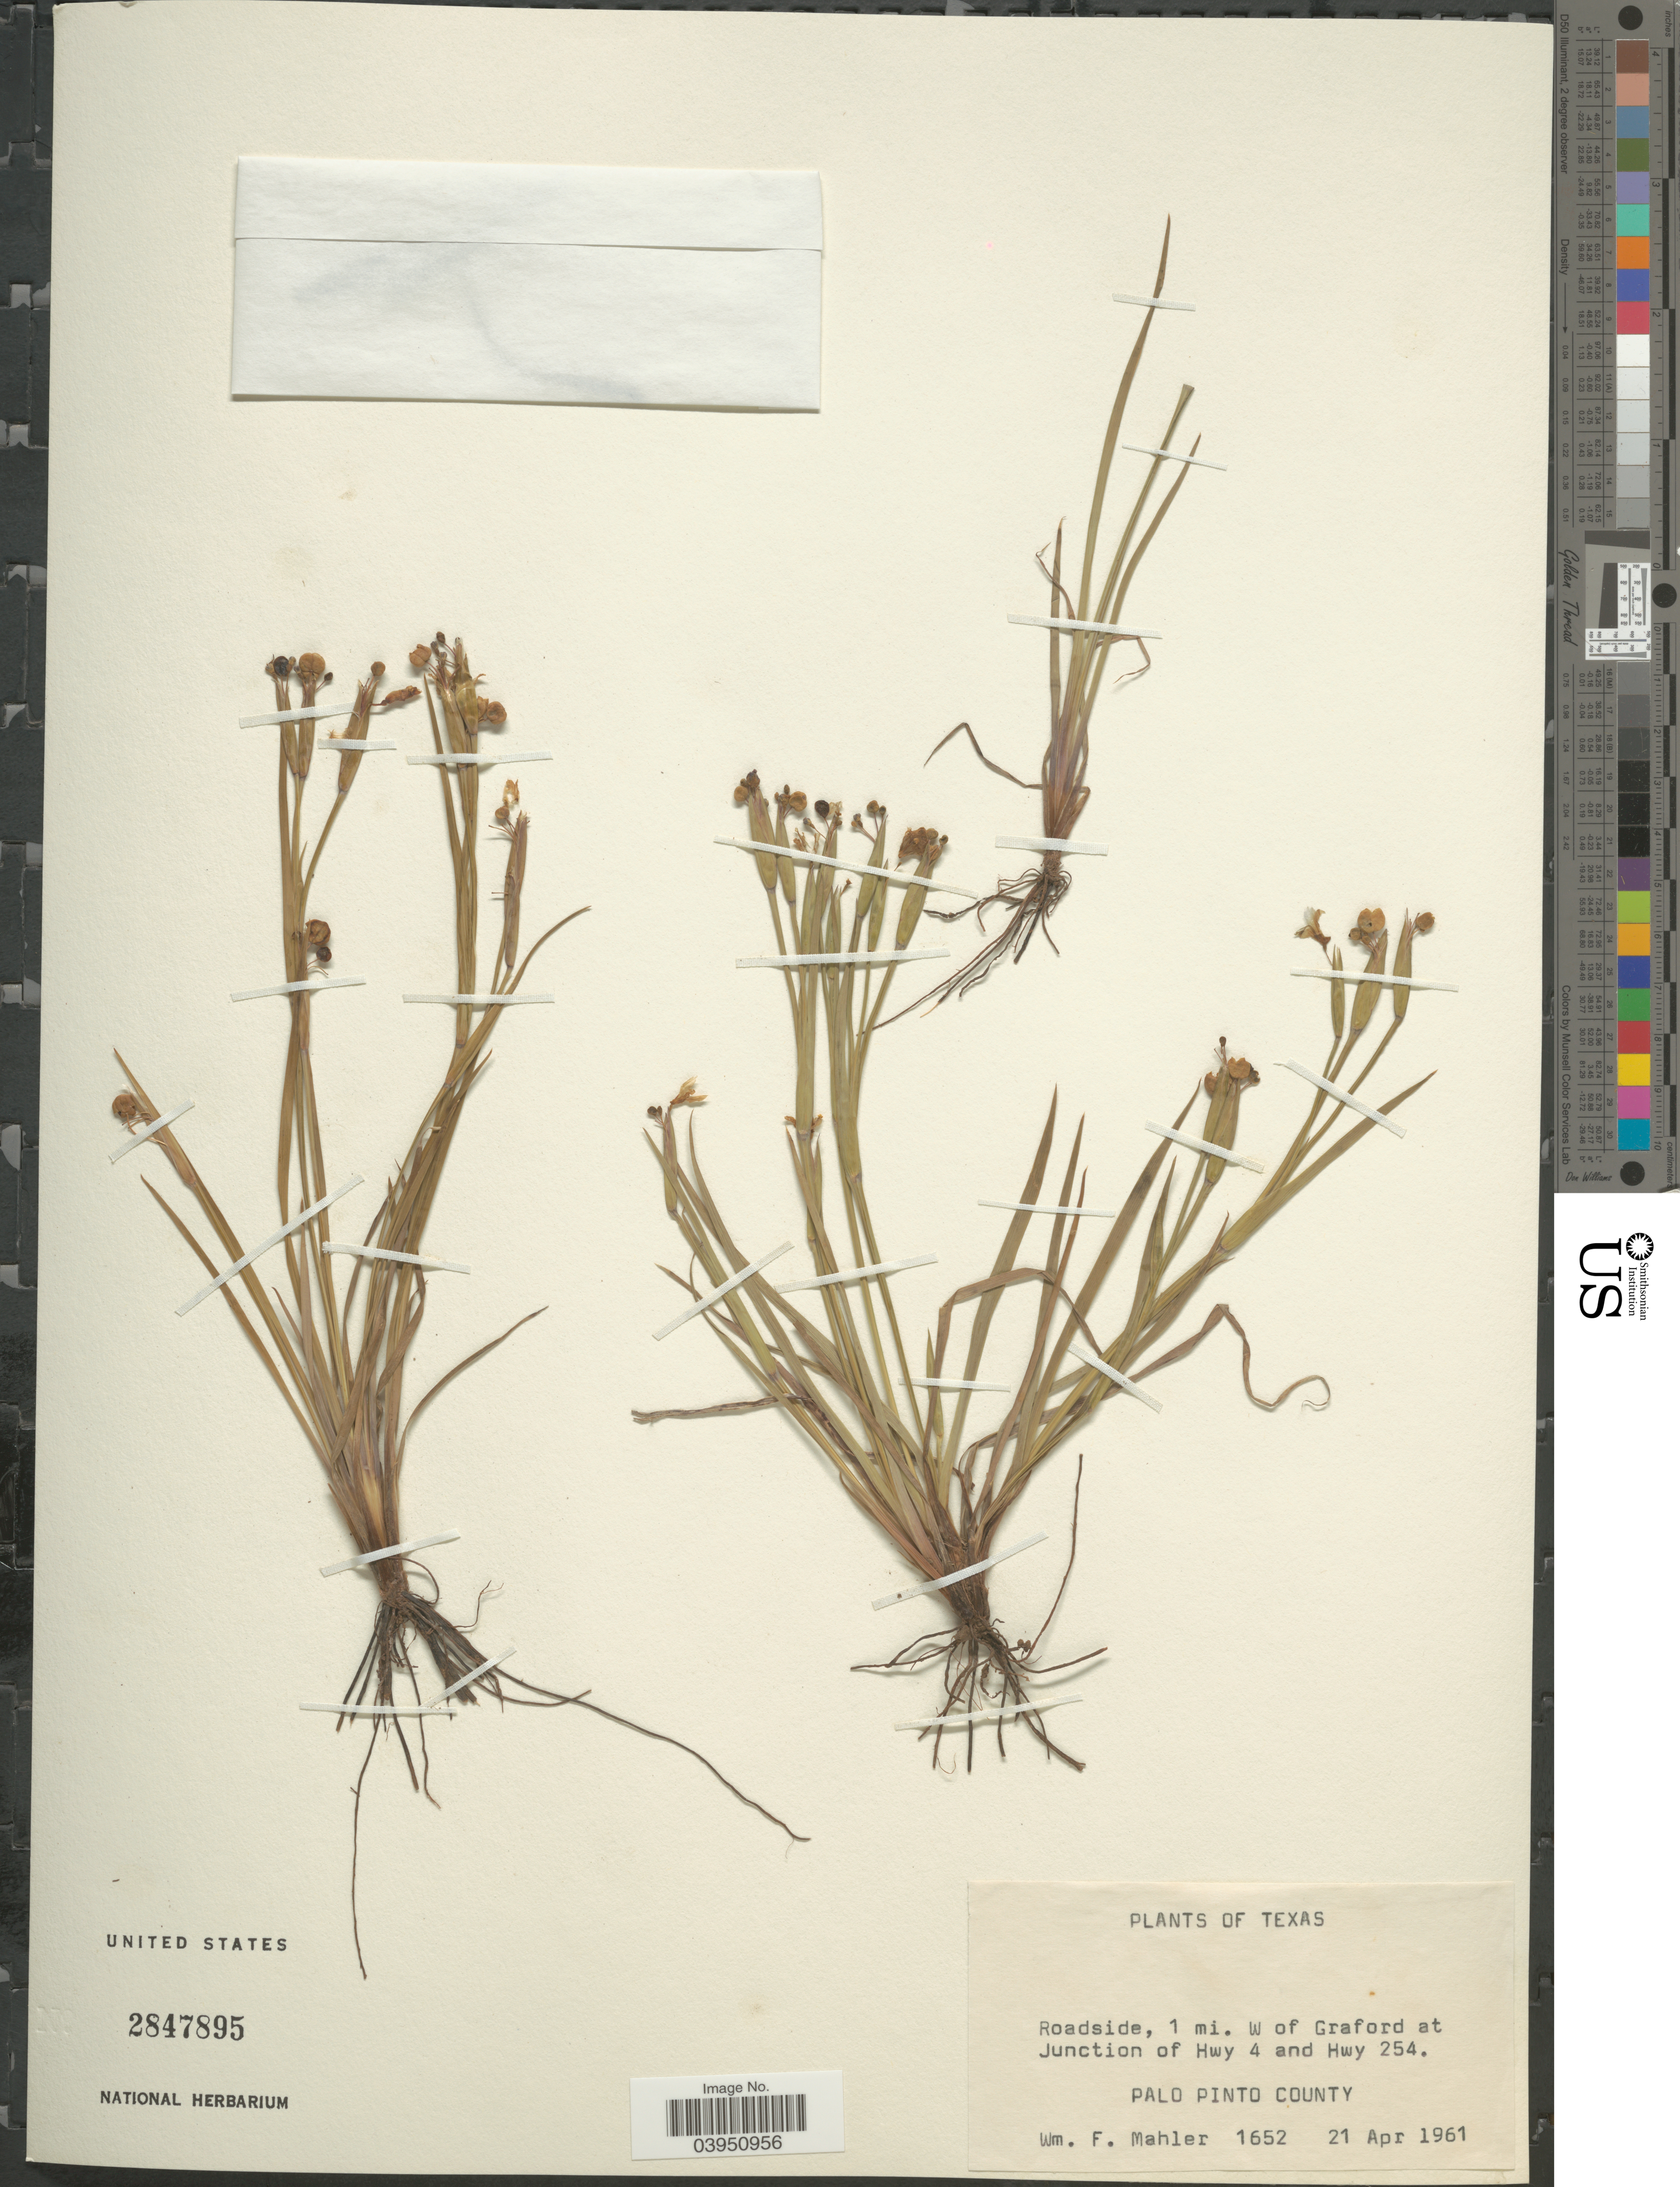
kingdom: Plantae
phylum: Tracheophyta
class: Liliopsida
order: Asparagales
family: Iridaceae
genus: Sisyrinchium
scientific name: Sisyrinchium ensigerum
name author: E.P. Bicknell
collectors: W. F. Mahler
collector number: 1652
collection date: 1961-04-21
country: United States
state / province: Texas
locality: Roadside, 1 mi. W of Graford at Junction of Hwy 4 and Hwy 254. Palo Pinto County.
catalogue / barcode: US 2847895